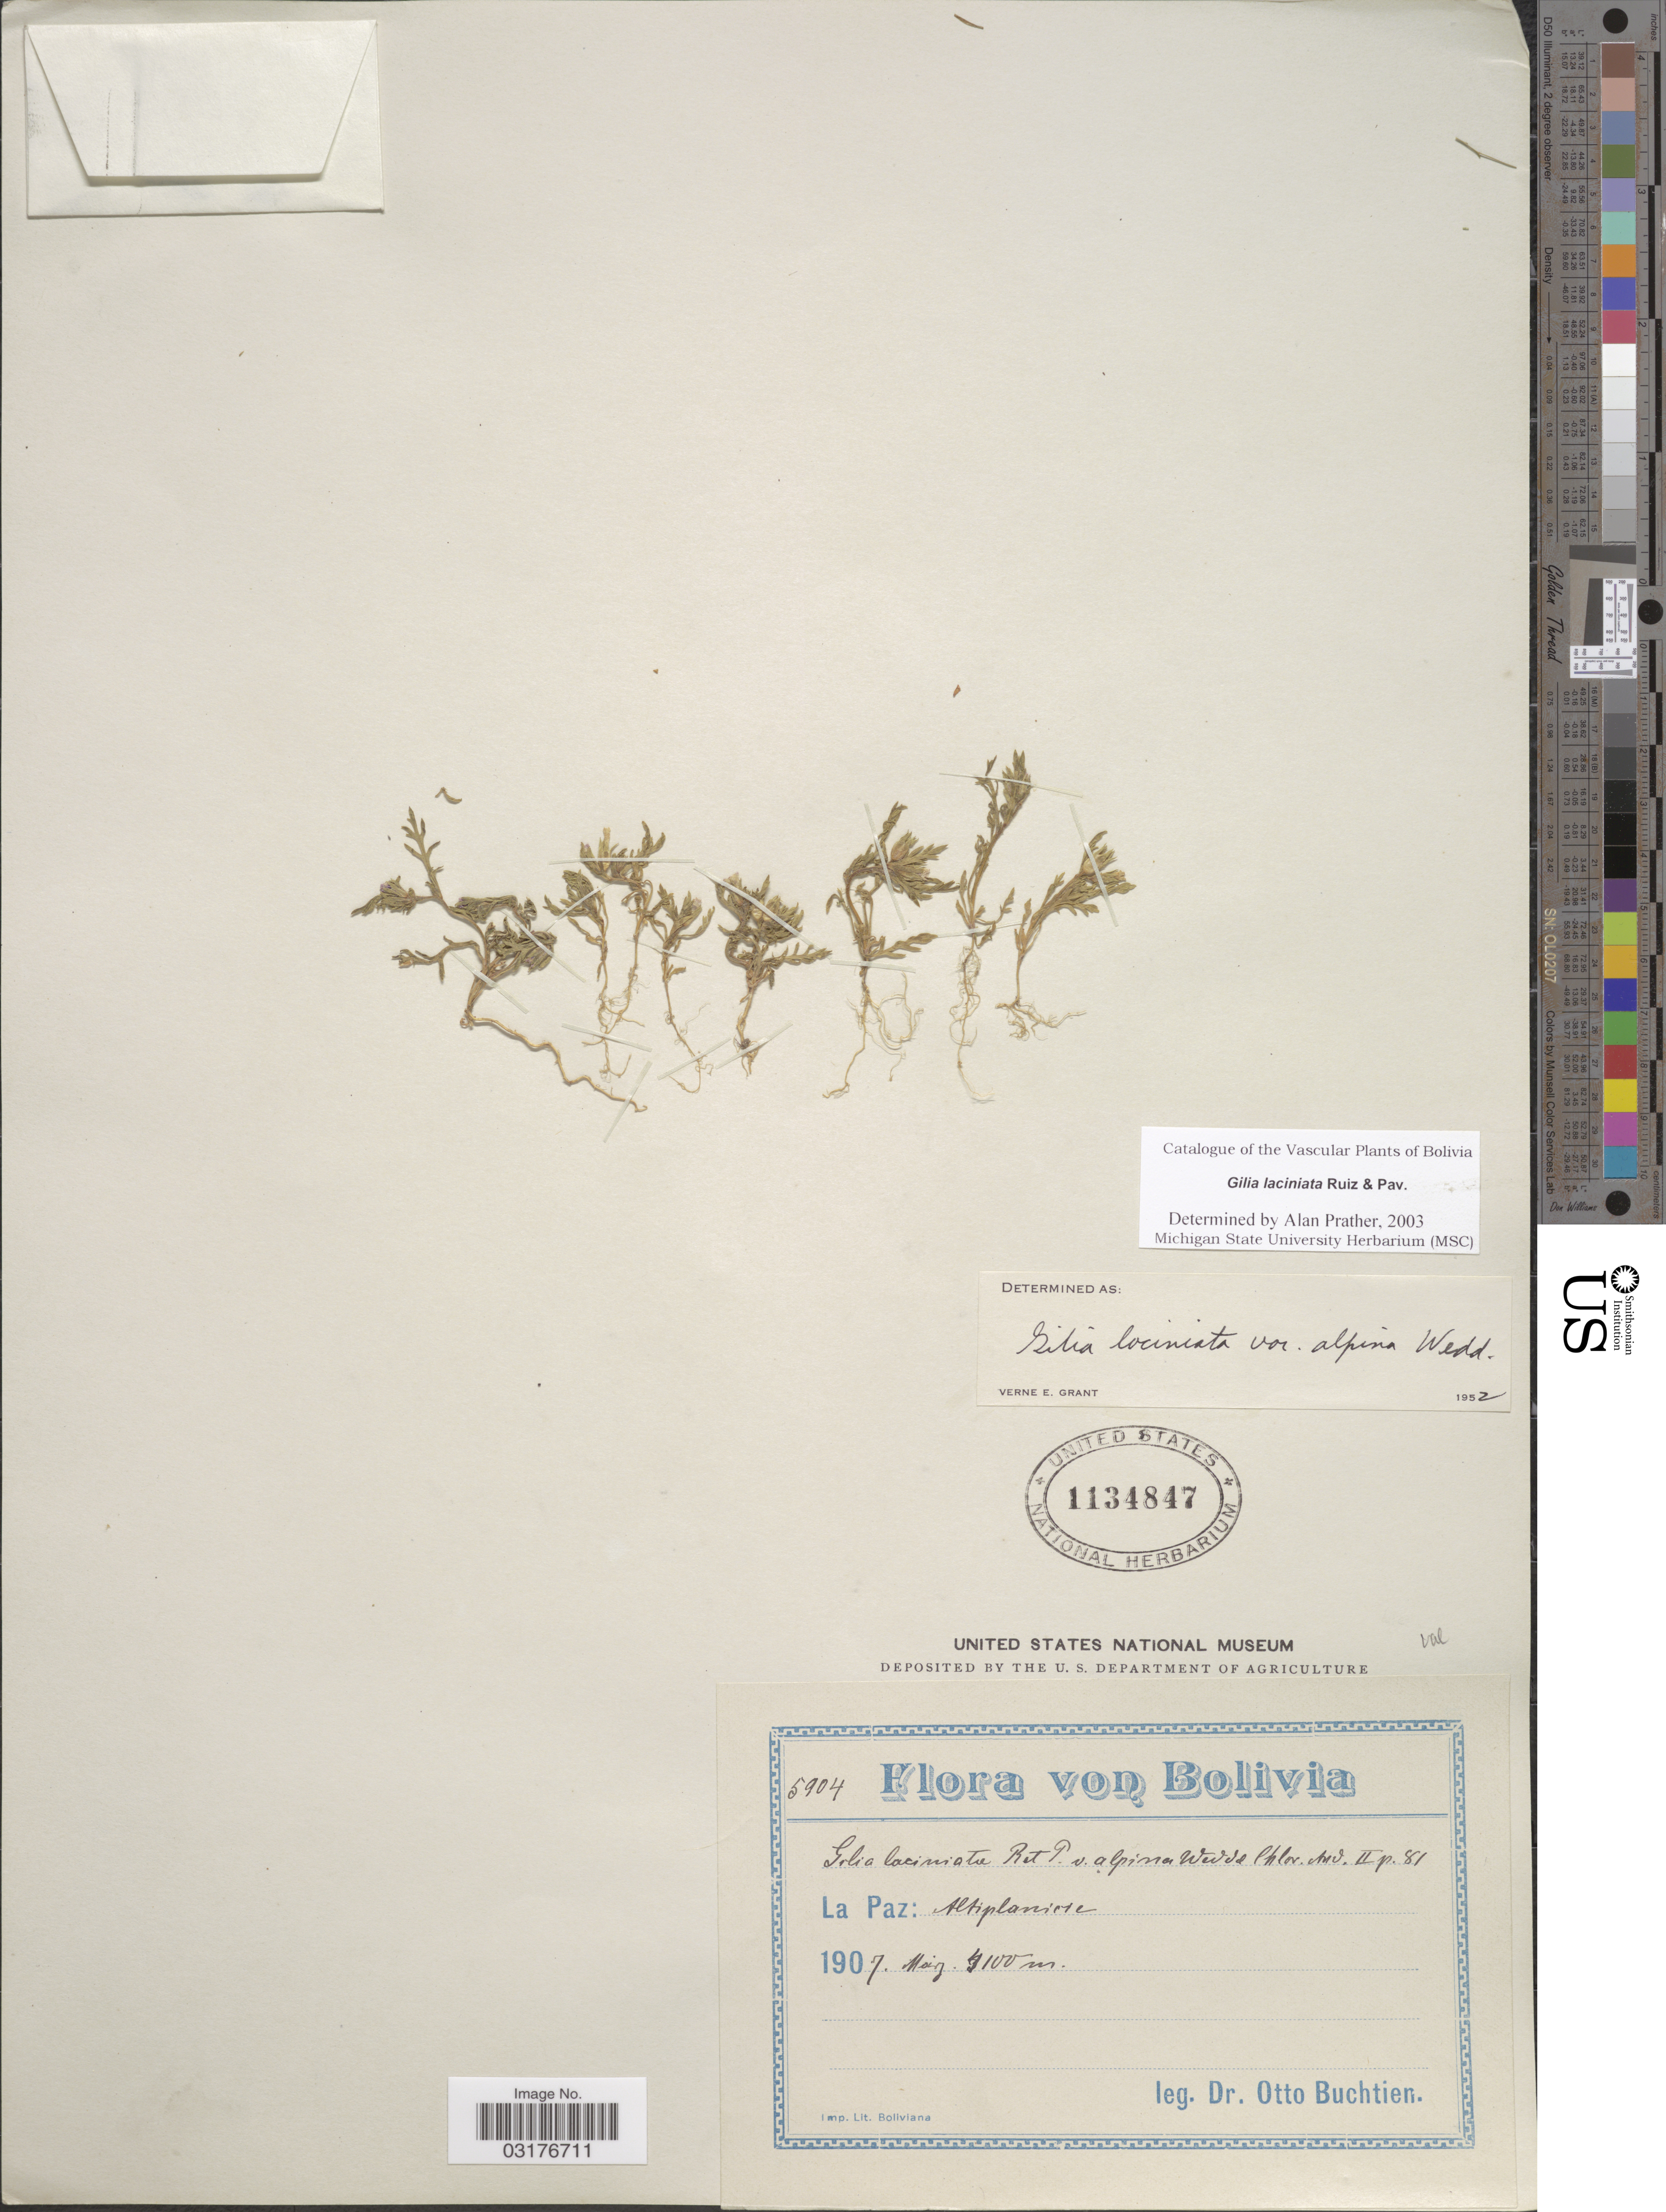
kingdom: Plantae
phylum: Tracheophyta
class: Magnoliopsida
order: Ericales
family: Polemoniaceae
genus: Gilia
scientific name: Gilia laciniata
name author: Ruiz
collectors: O. Buchtien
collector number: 5904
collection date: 1907-03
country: Bolivia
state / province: La Paz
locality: Altiplanicie.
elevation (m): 4100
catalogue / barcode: US 1134847